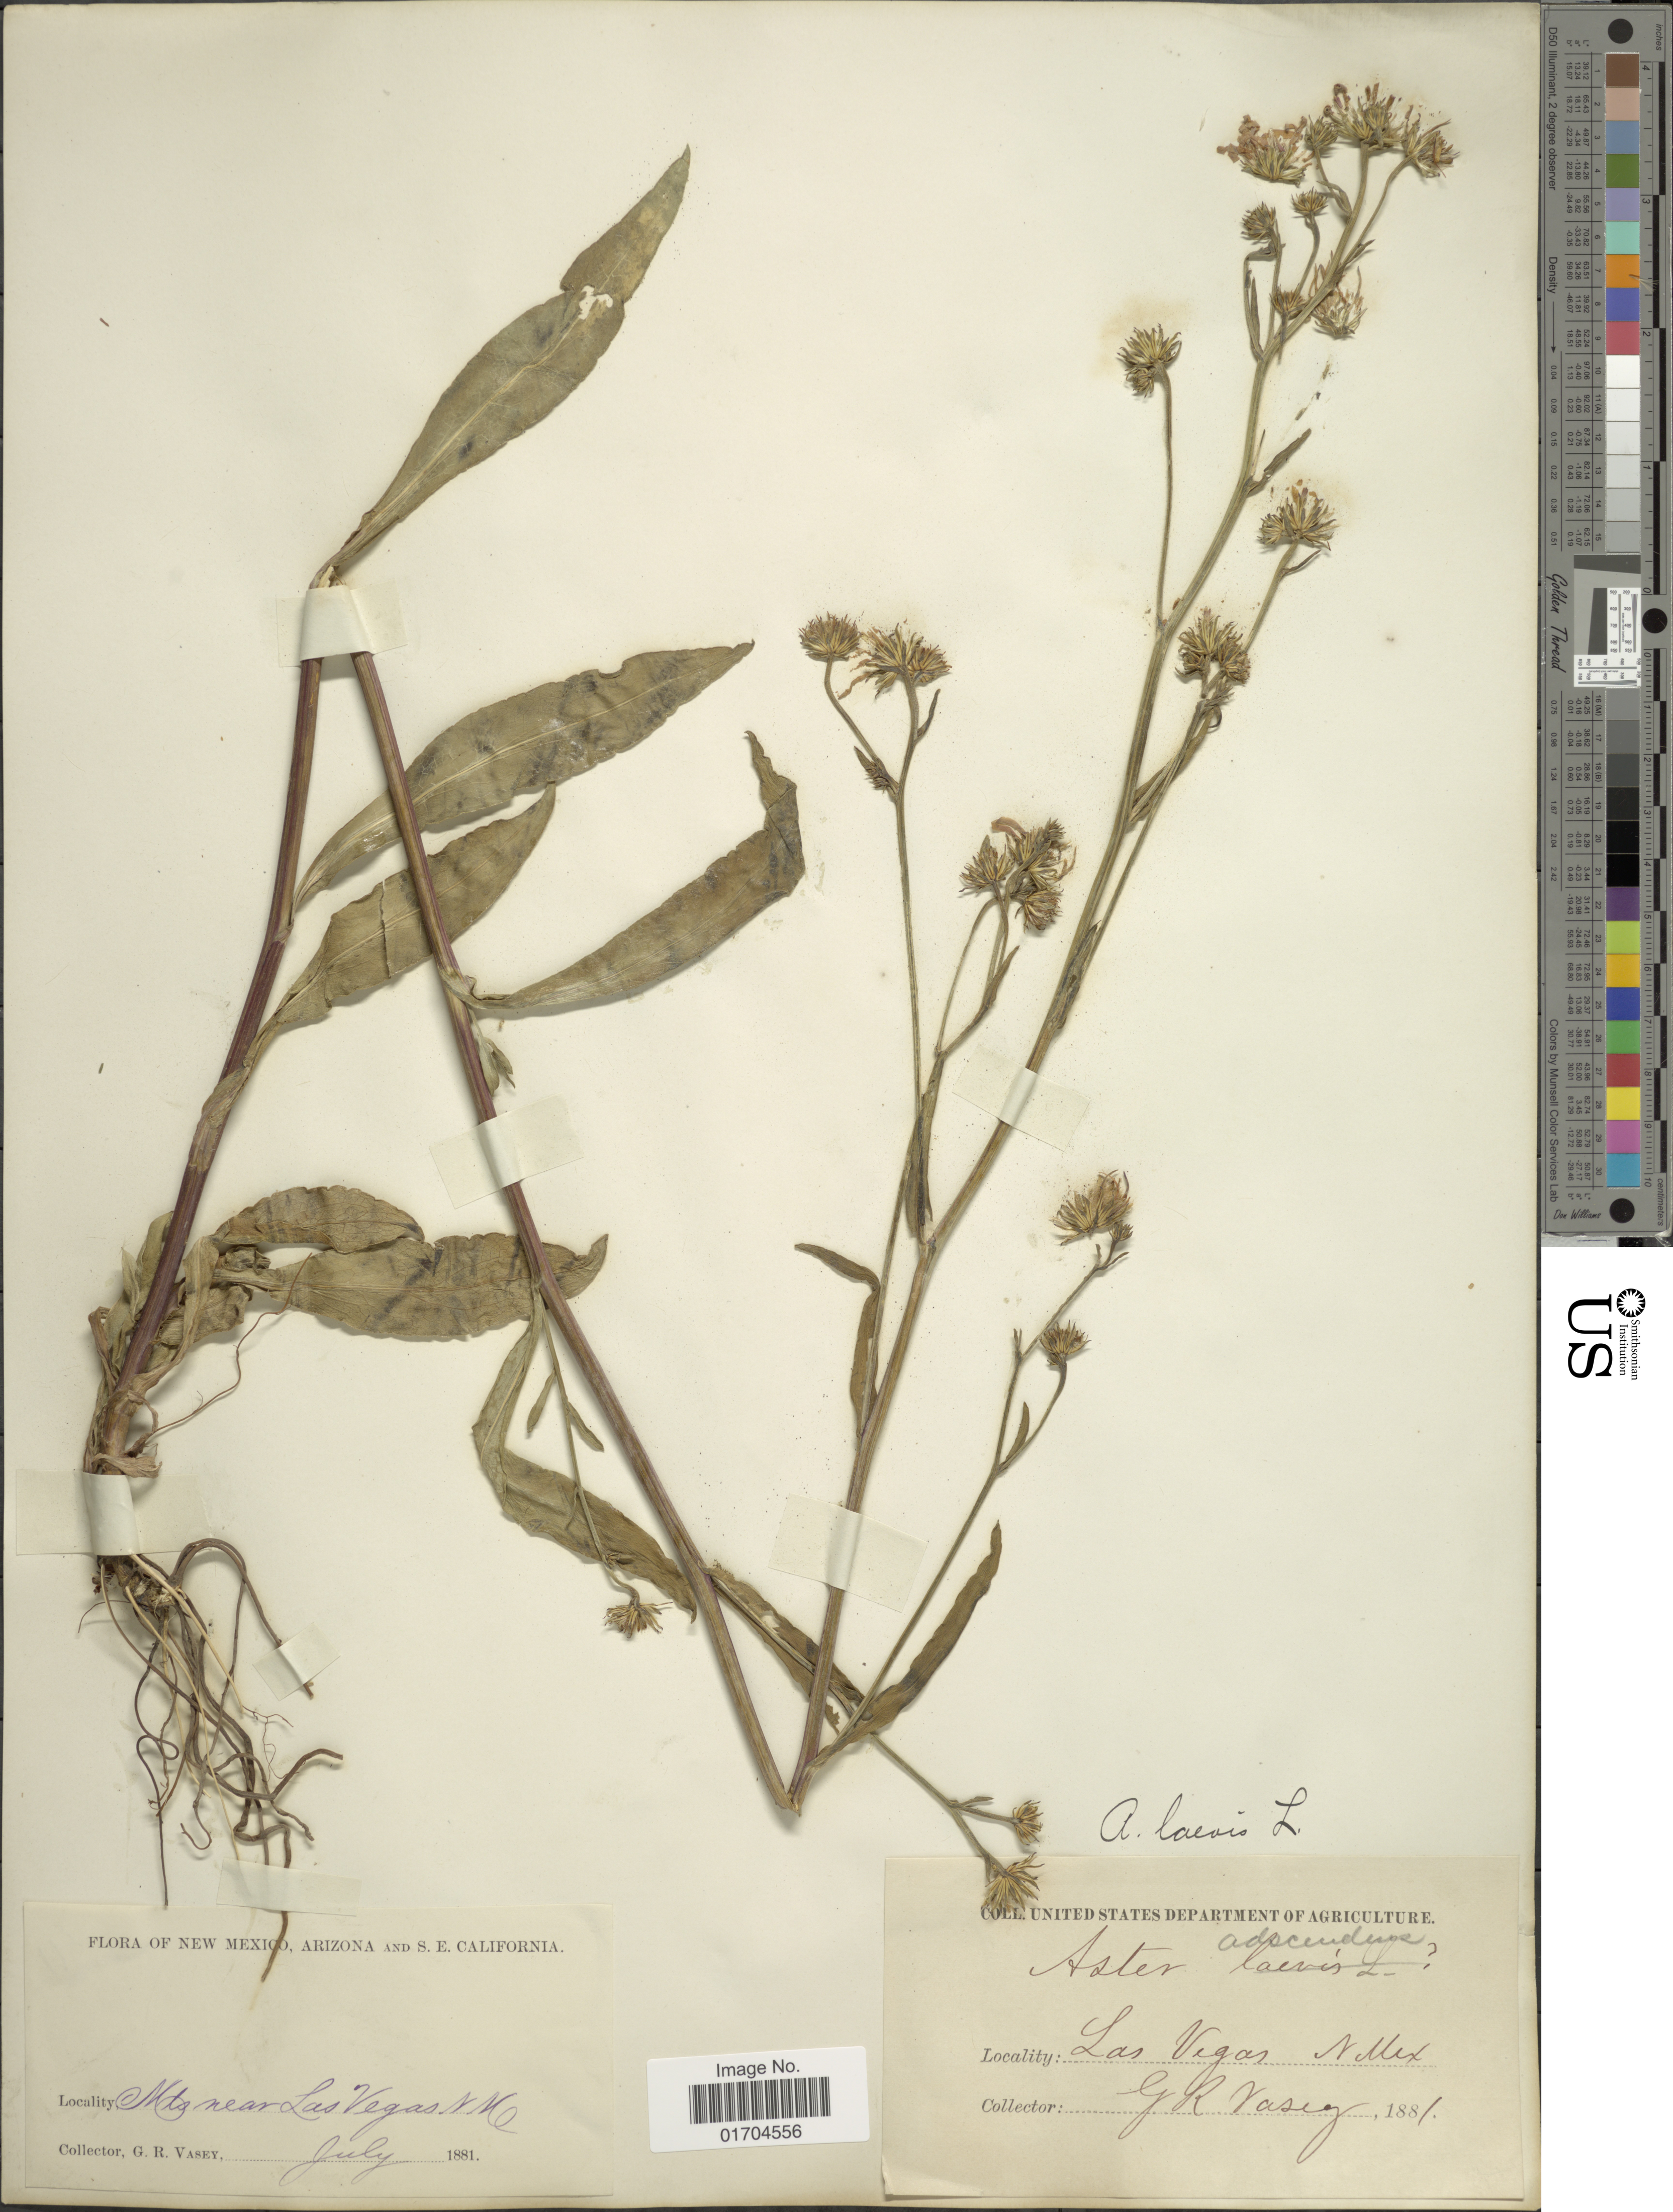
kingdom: Plantae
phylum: Tracheophyta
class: Magnoliopsida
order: Asterales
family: Asteraceae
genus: Symphyotrichum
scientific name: Symphyotrichum sp.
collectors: G. R. Vasey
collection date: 1881-07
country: United States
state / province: New Mexico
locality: Mts near Las Vegas N Mex.